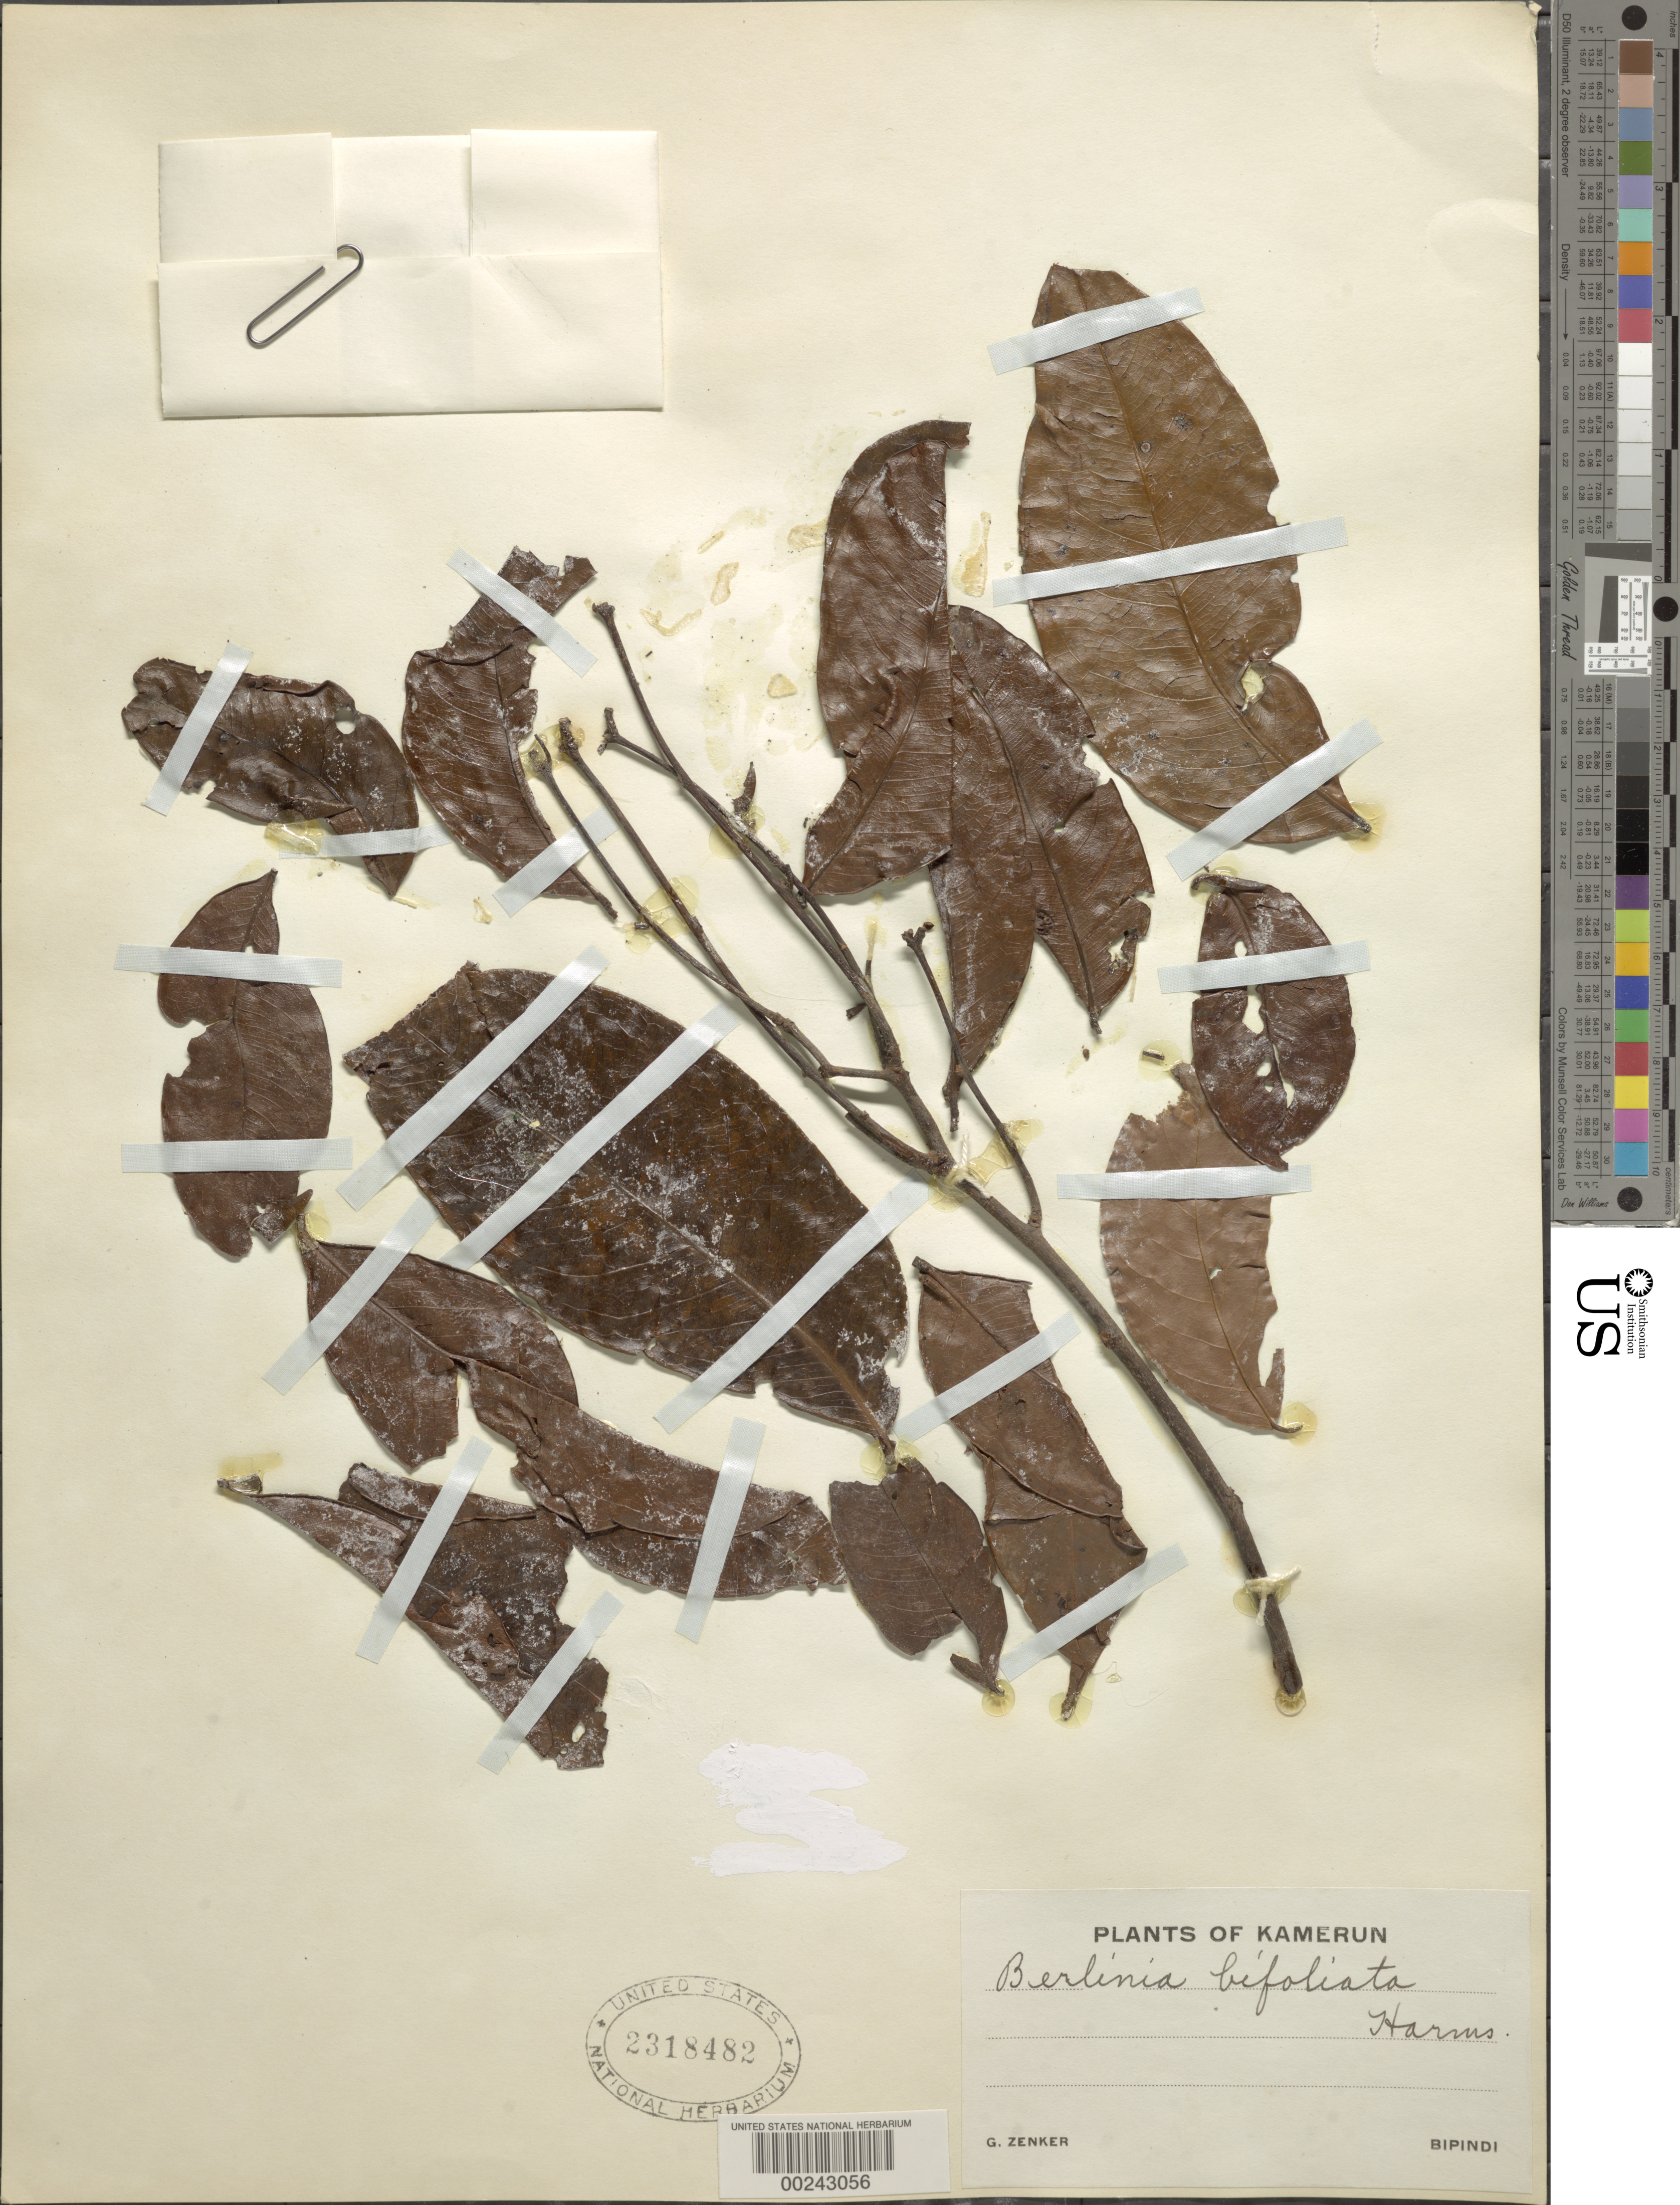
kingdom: Plantae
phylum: Tracheophyta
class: Magnoliopsida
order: Fabales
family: Fabaceae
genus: Tetraberlinia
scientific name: Tetraberlinia bifoliolata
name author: (Harms) Hauman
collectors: G. A. Zenker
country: Cameroon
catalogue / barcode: US 2318482